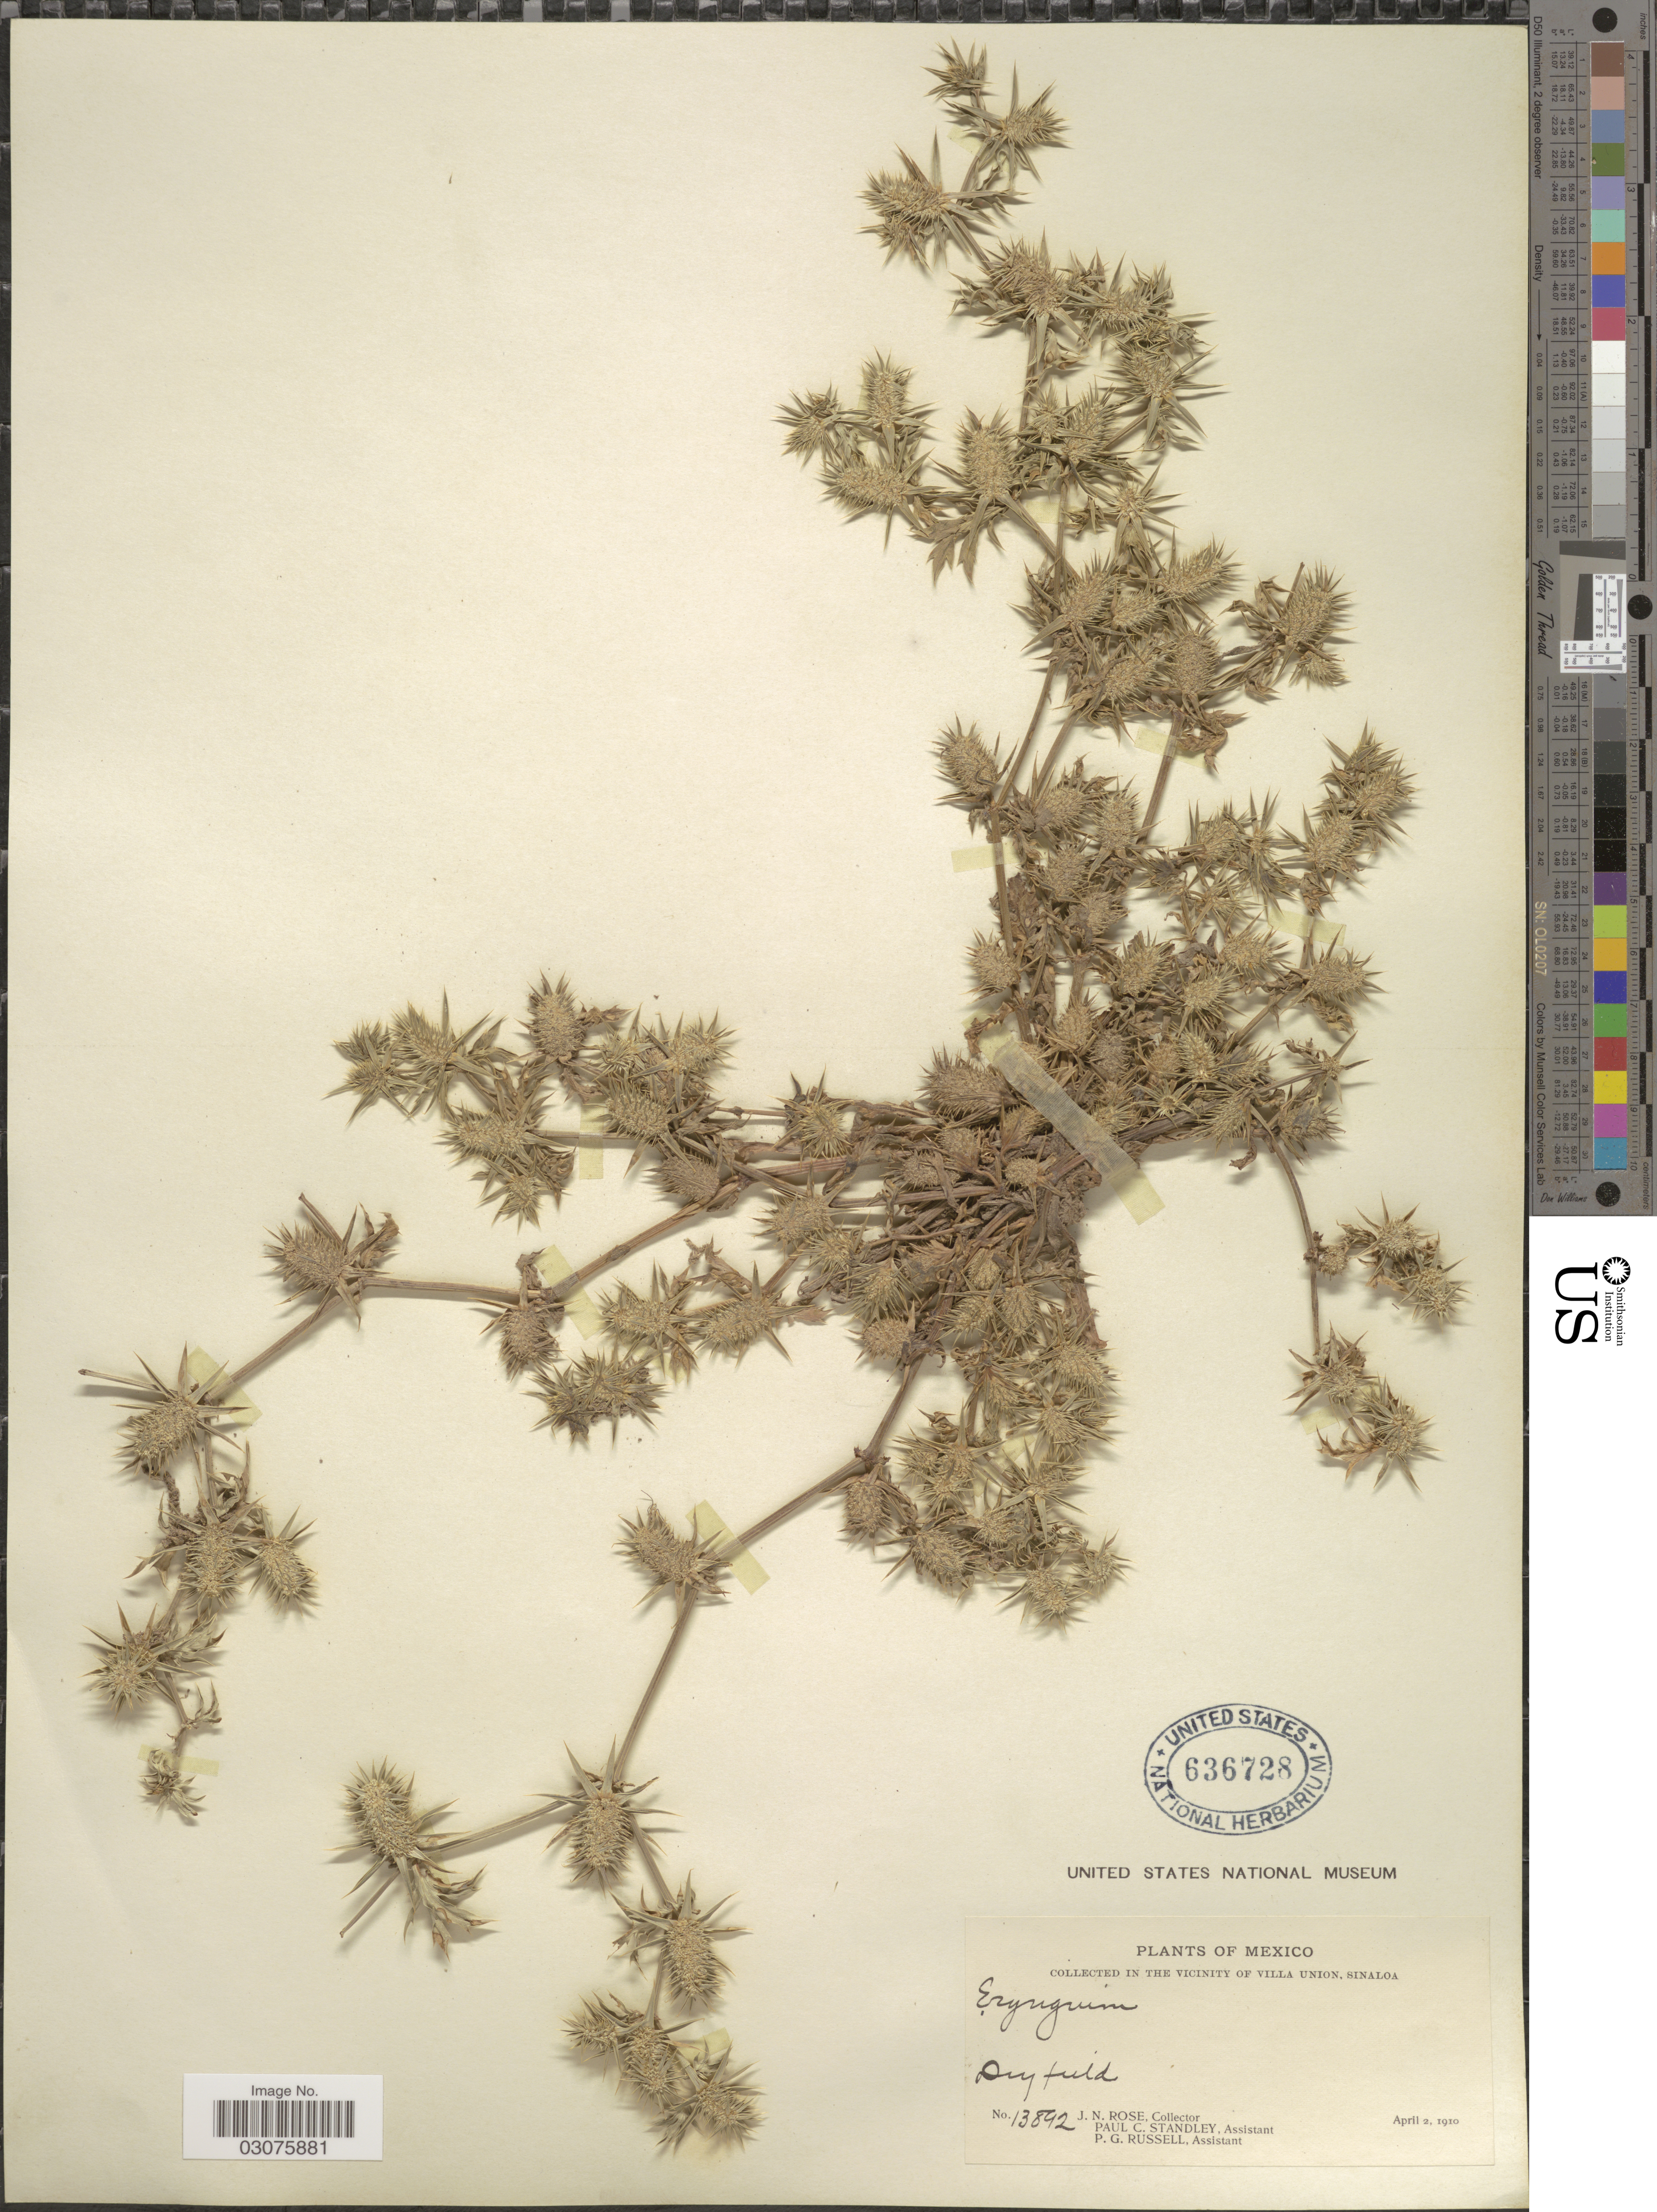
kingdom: Plantae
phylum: Tracheophyta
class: Magnoliopsida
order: Apiales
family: Apiaceae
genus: Eryngium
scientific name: Eryngium nasturtiifolium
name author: Juss. ex F. Delaroche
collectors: J. N. Rose, P. C. Standley & P. G. Russell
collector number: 13892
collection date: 1910-04-02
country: Mexico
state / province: Sinaloa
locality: Collected in the Vicinity of Villa Union, Sinaloa. Dry field.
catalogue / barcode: US 636728